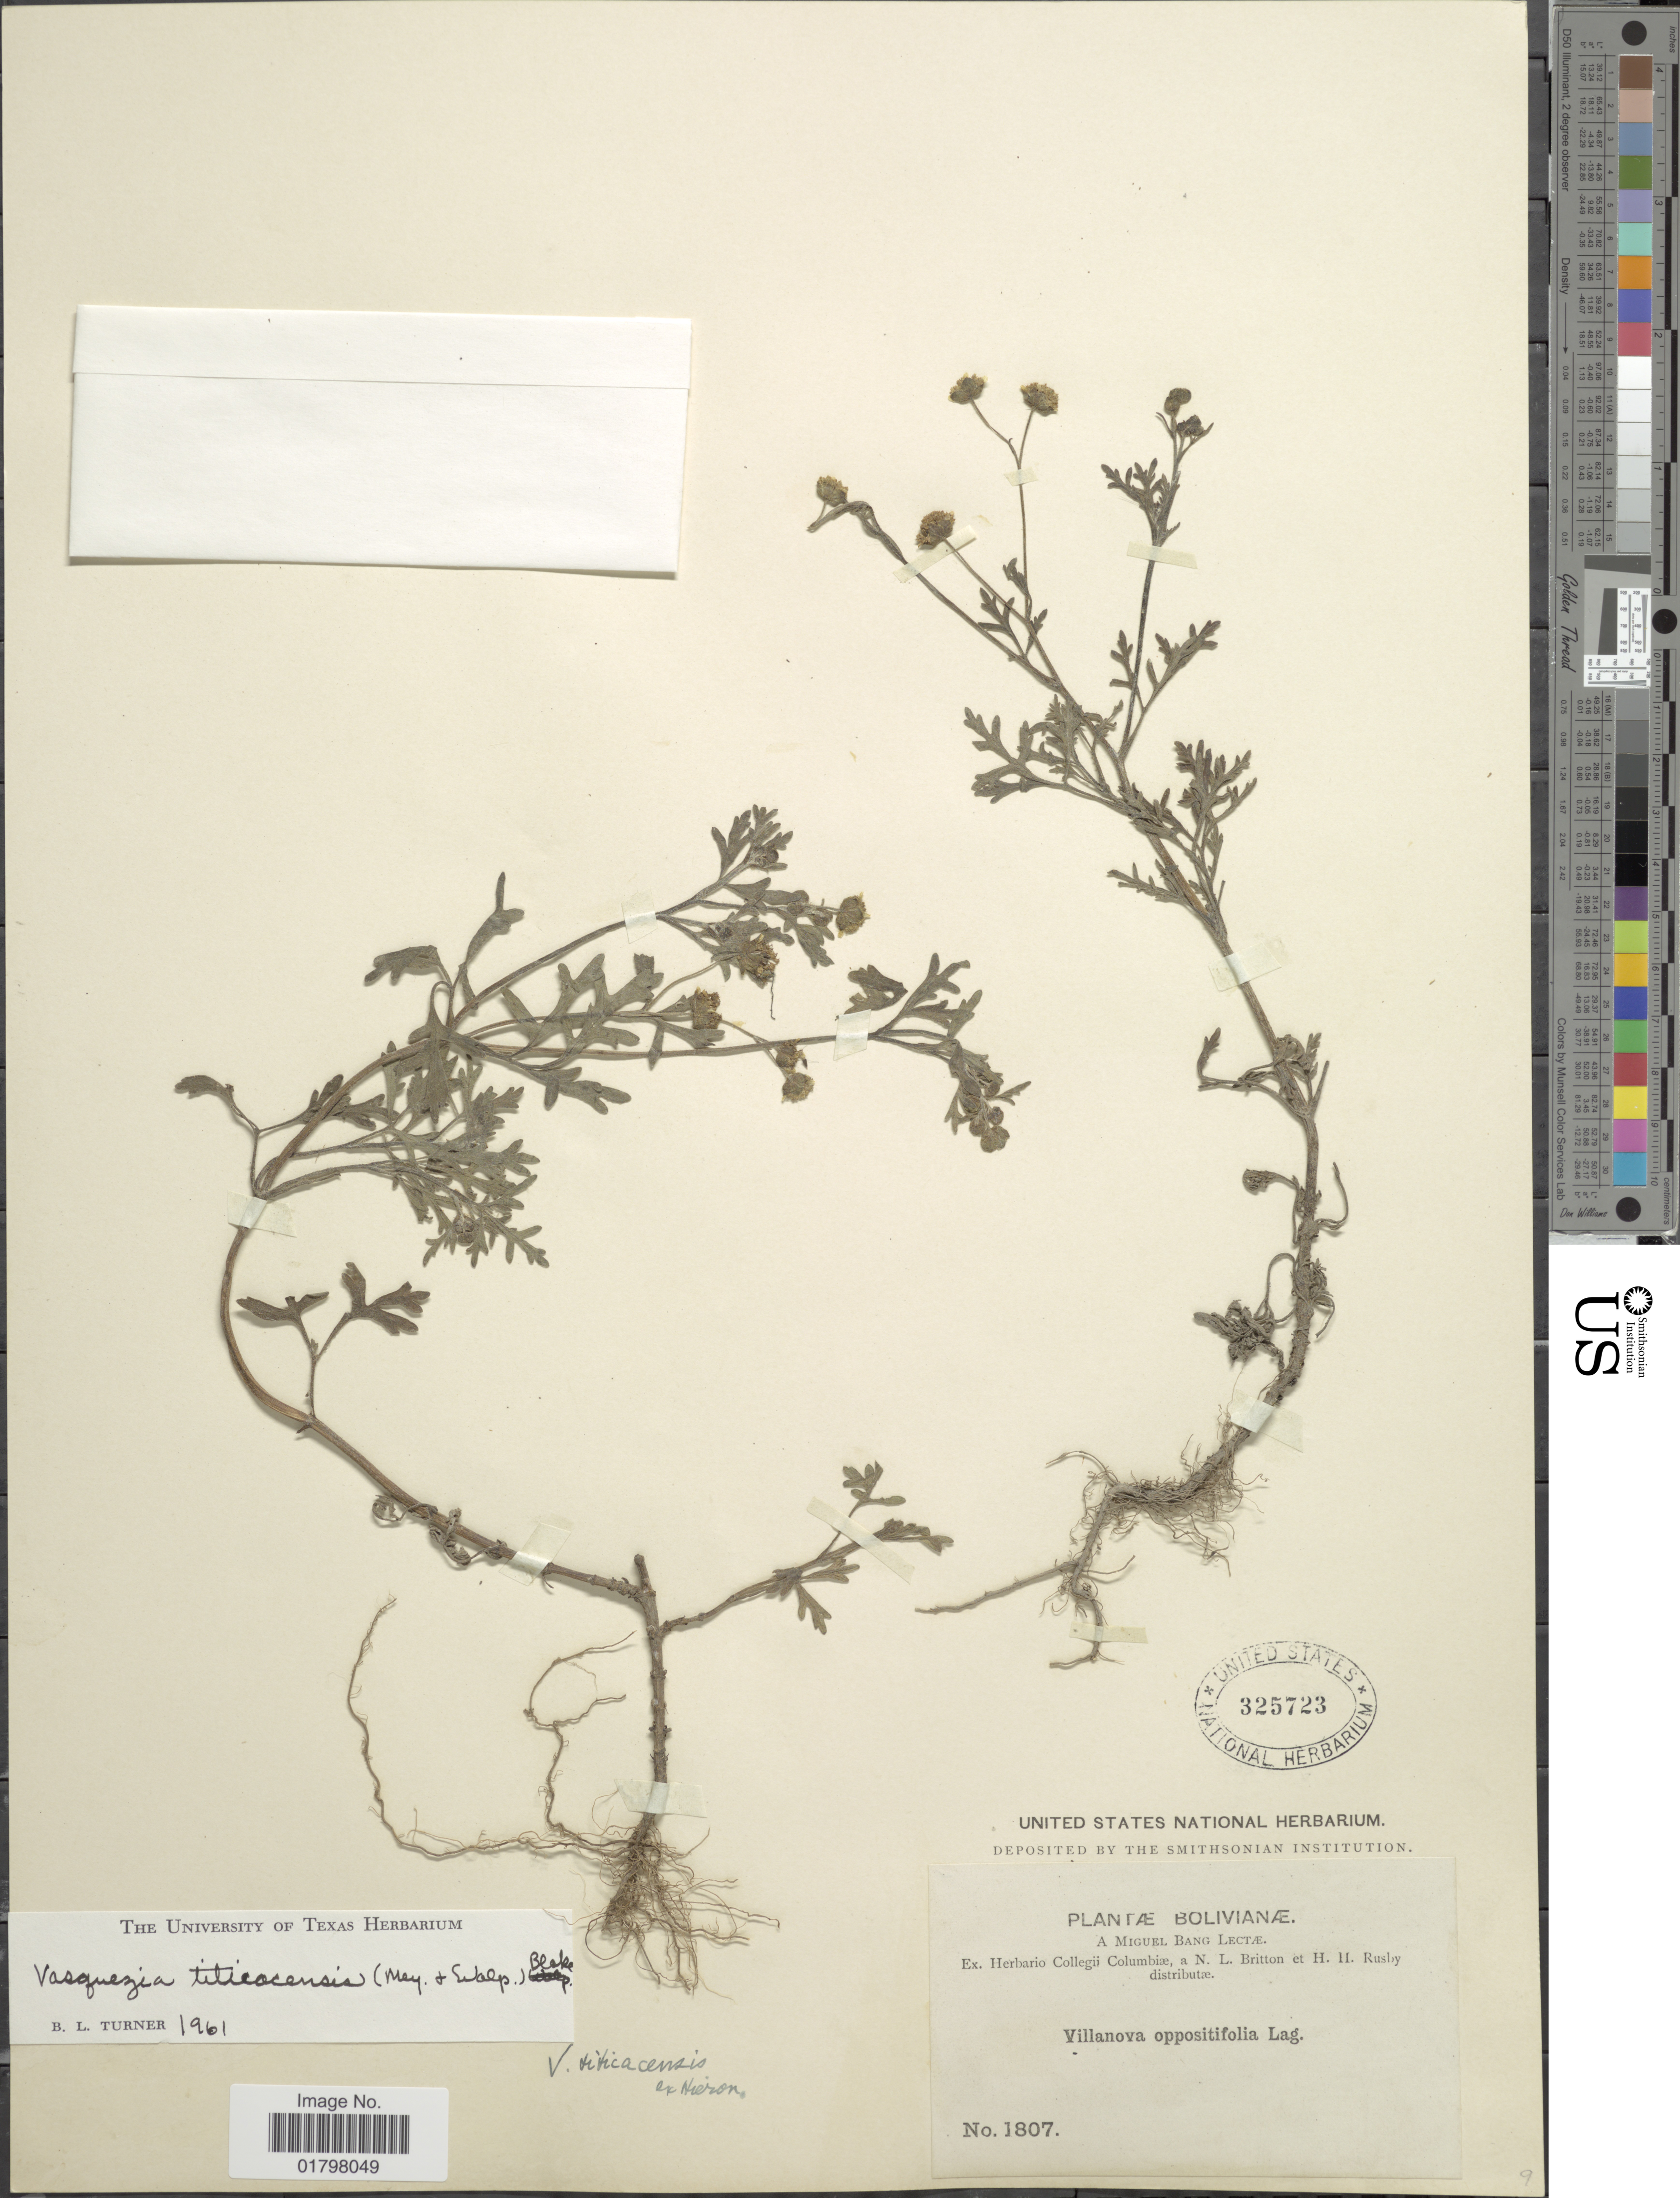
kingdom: Plantae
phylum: Tracheophyta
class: Magnoliopsida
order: Asterales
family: Asteraceae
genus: Vasquesia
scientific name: Vasquesia titicacensis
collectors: M. Bang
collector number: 1807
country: Bolivia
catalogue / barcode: US 325723